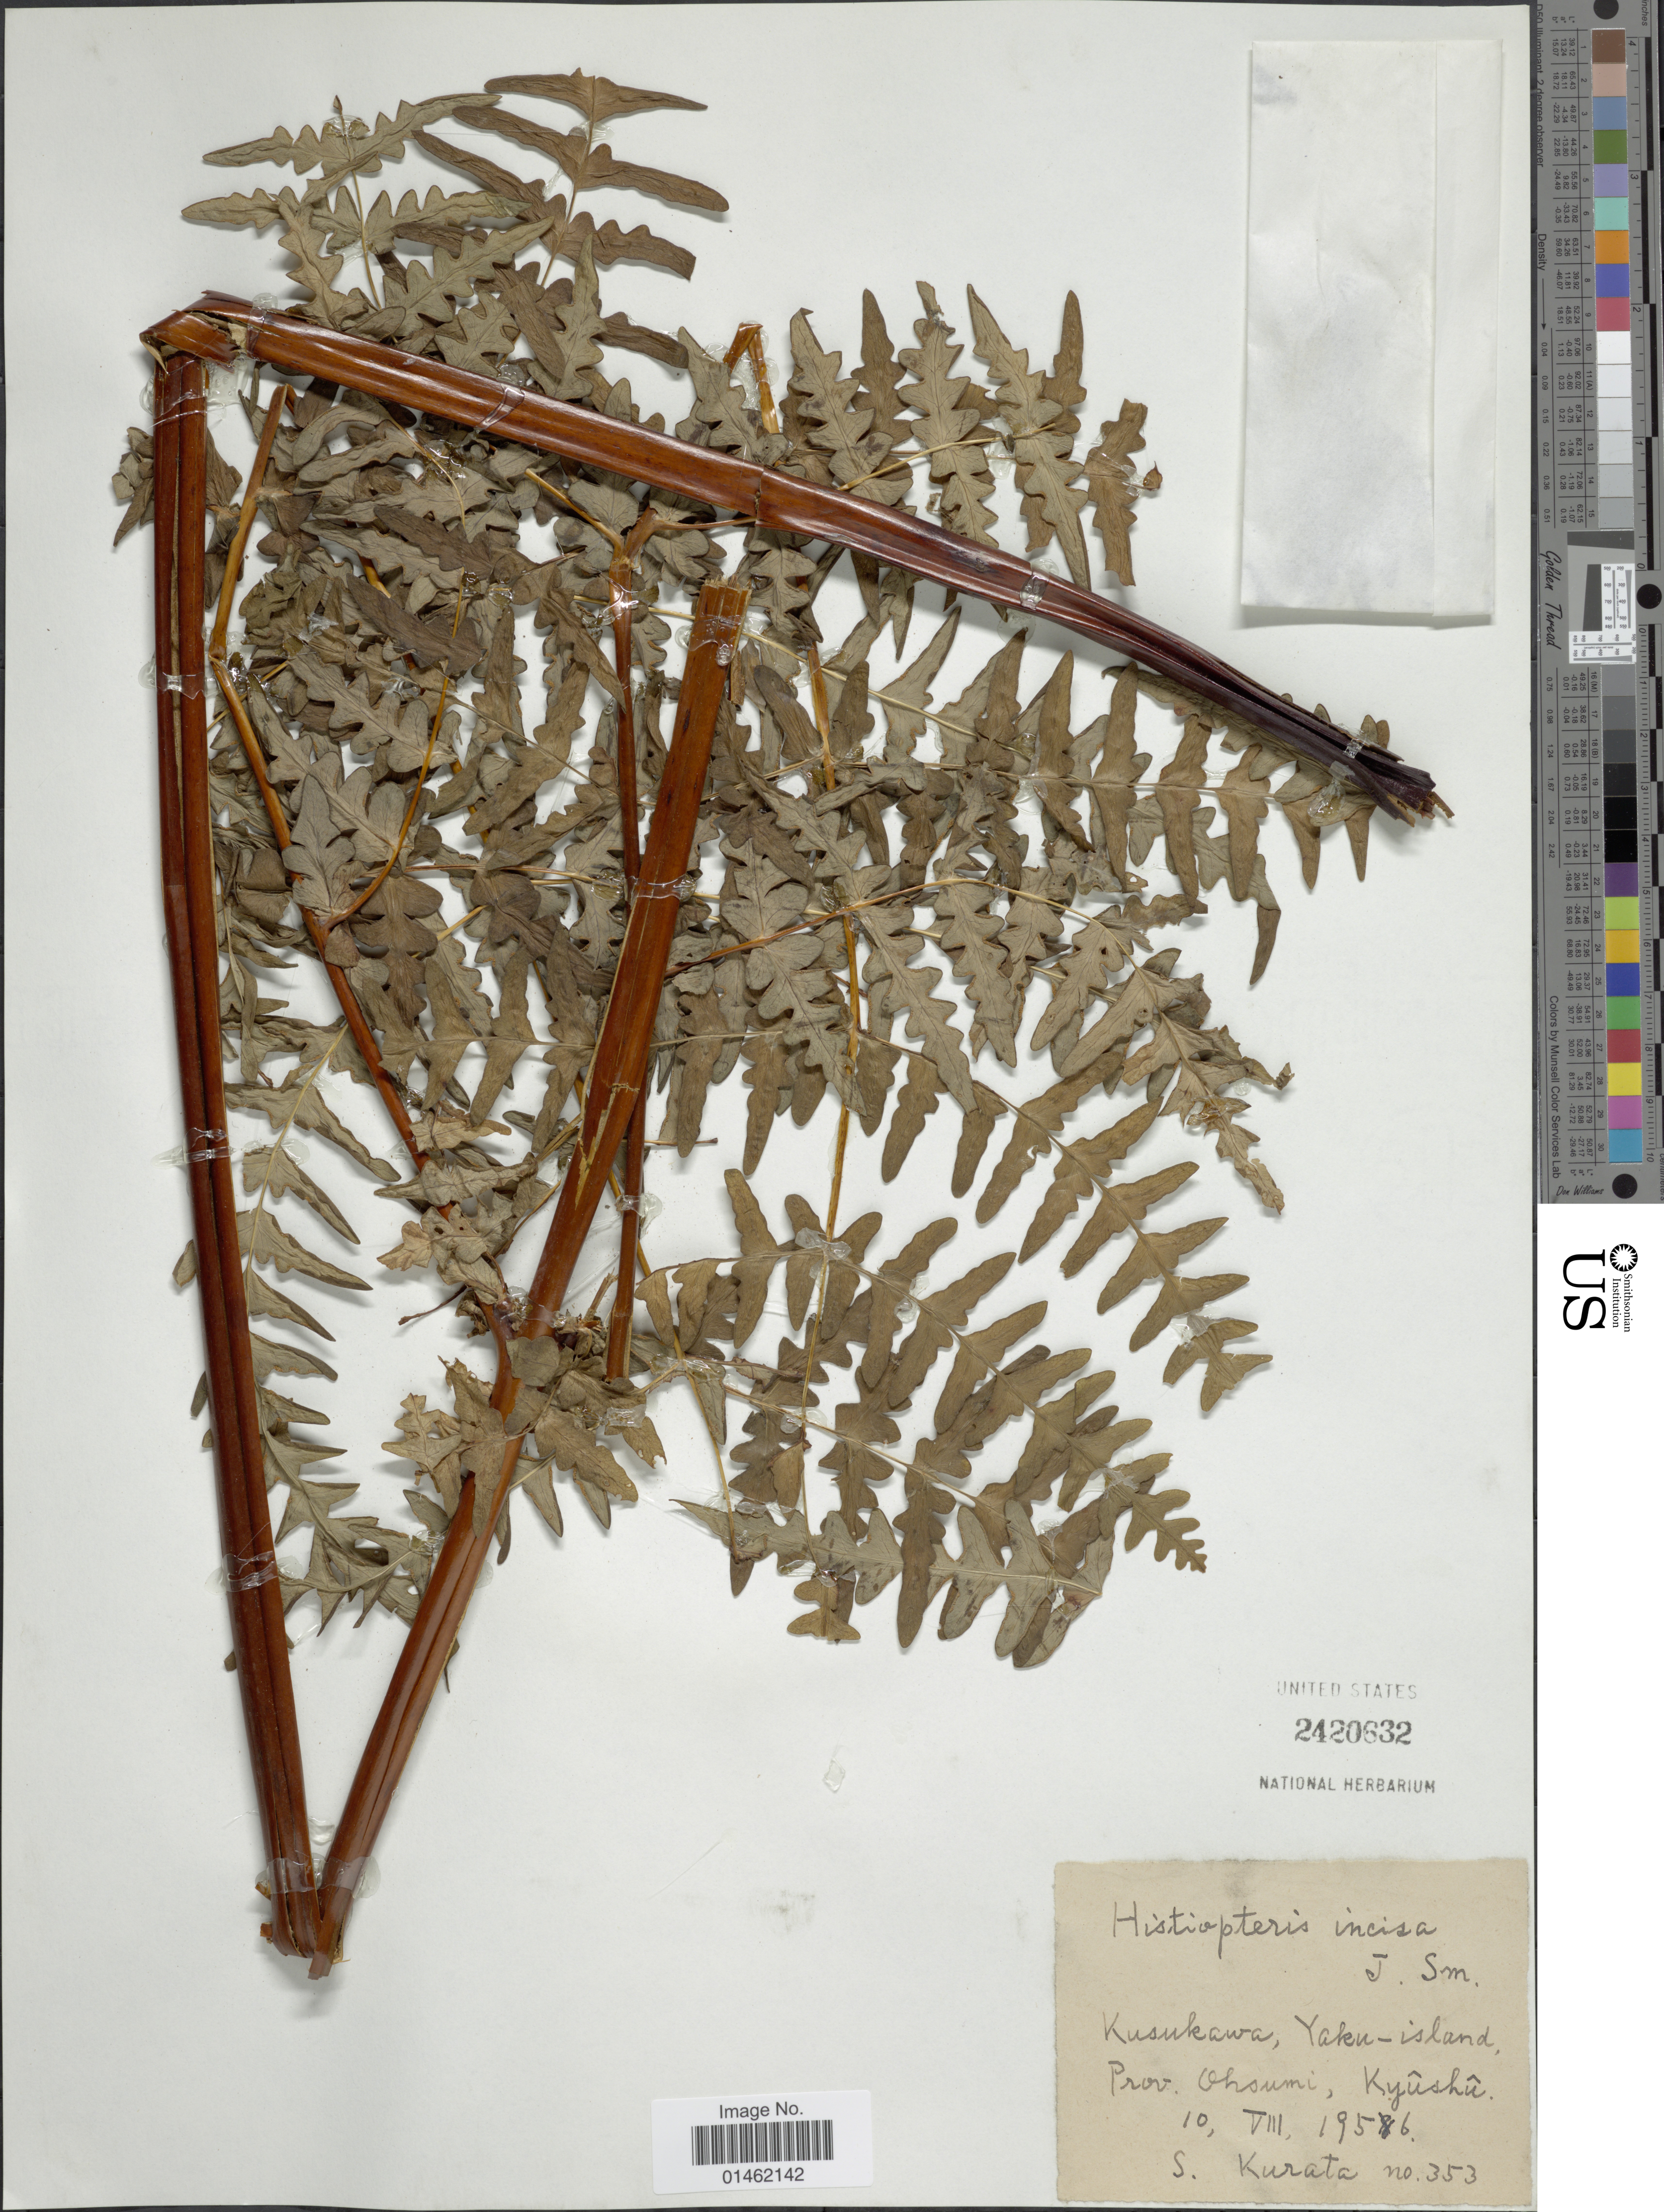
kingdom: Plantae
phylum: Tracheophyta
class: Polypodiopsida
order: Polypodiales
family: Dennstaedtiaceae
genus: Histiopteris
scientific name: Histiopteris incisa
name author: (Thunb.) J. Sm.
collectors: Sa. Kurata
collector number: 353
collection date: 1956-08-10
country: Japan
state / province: Kagosima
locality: Kusukawa, Yaku-island, Prov. Ohsumi, Kyushu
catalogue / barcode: US 2420632